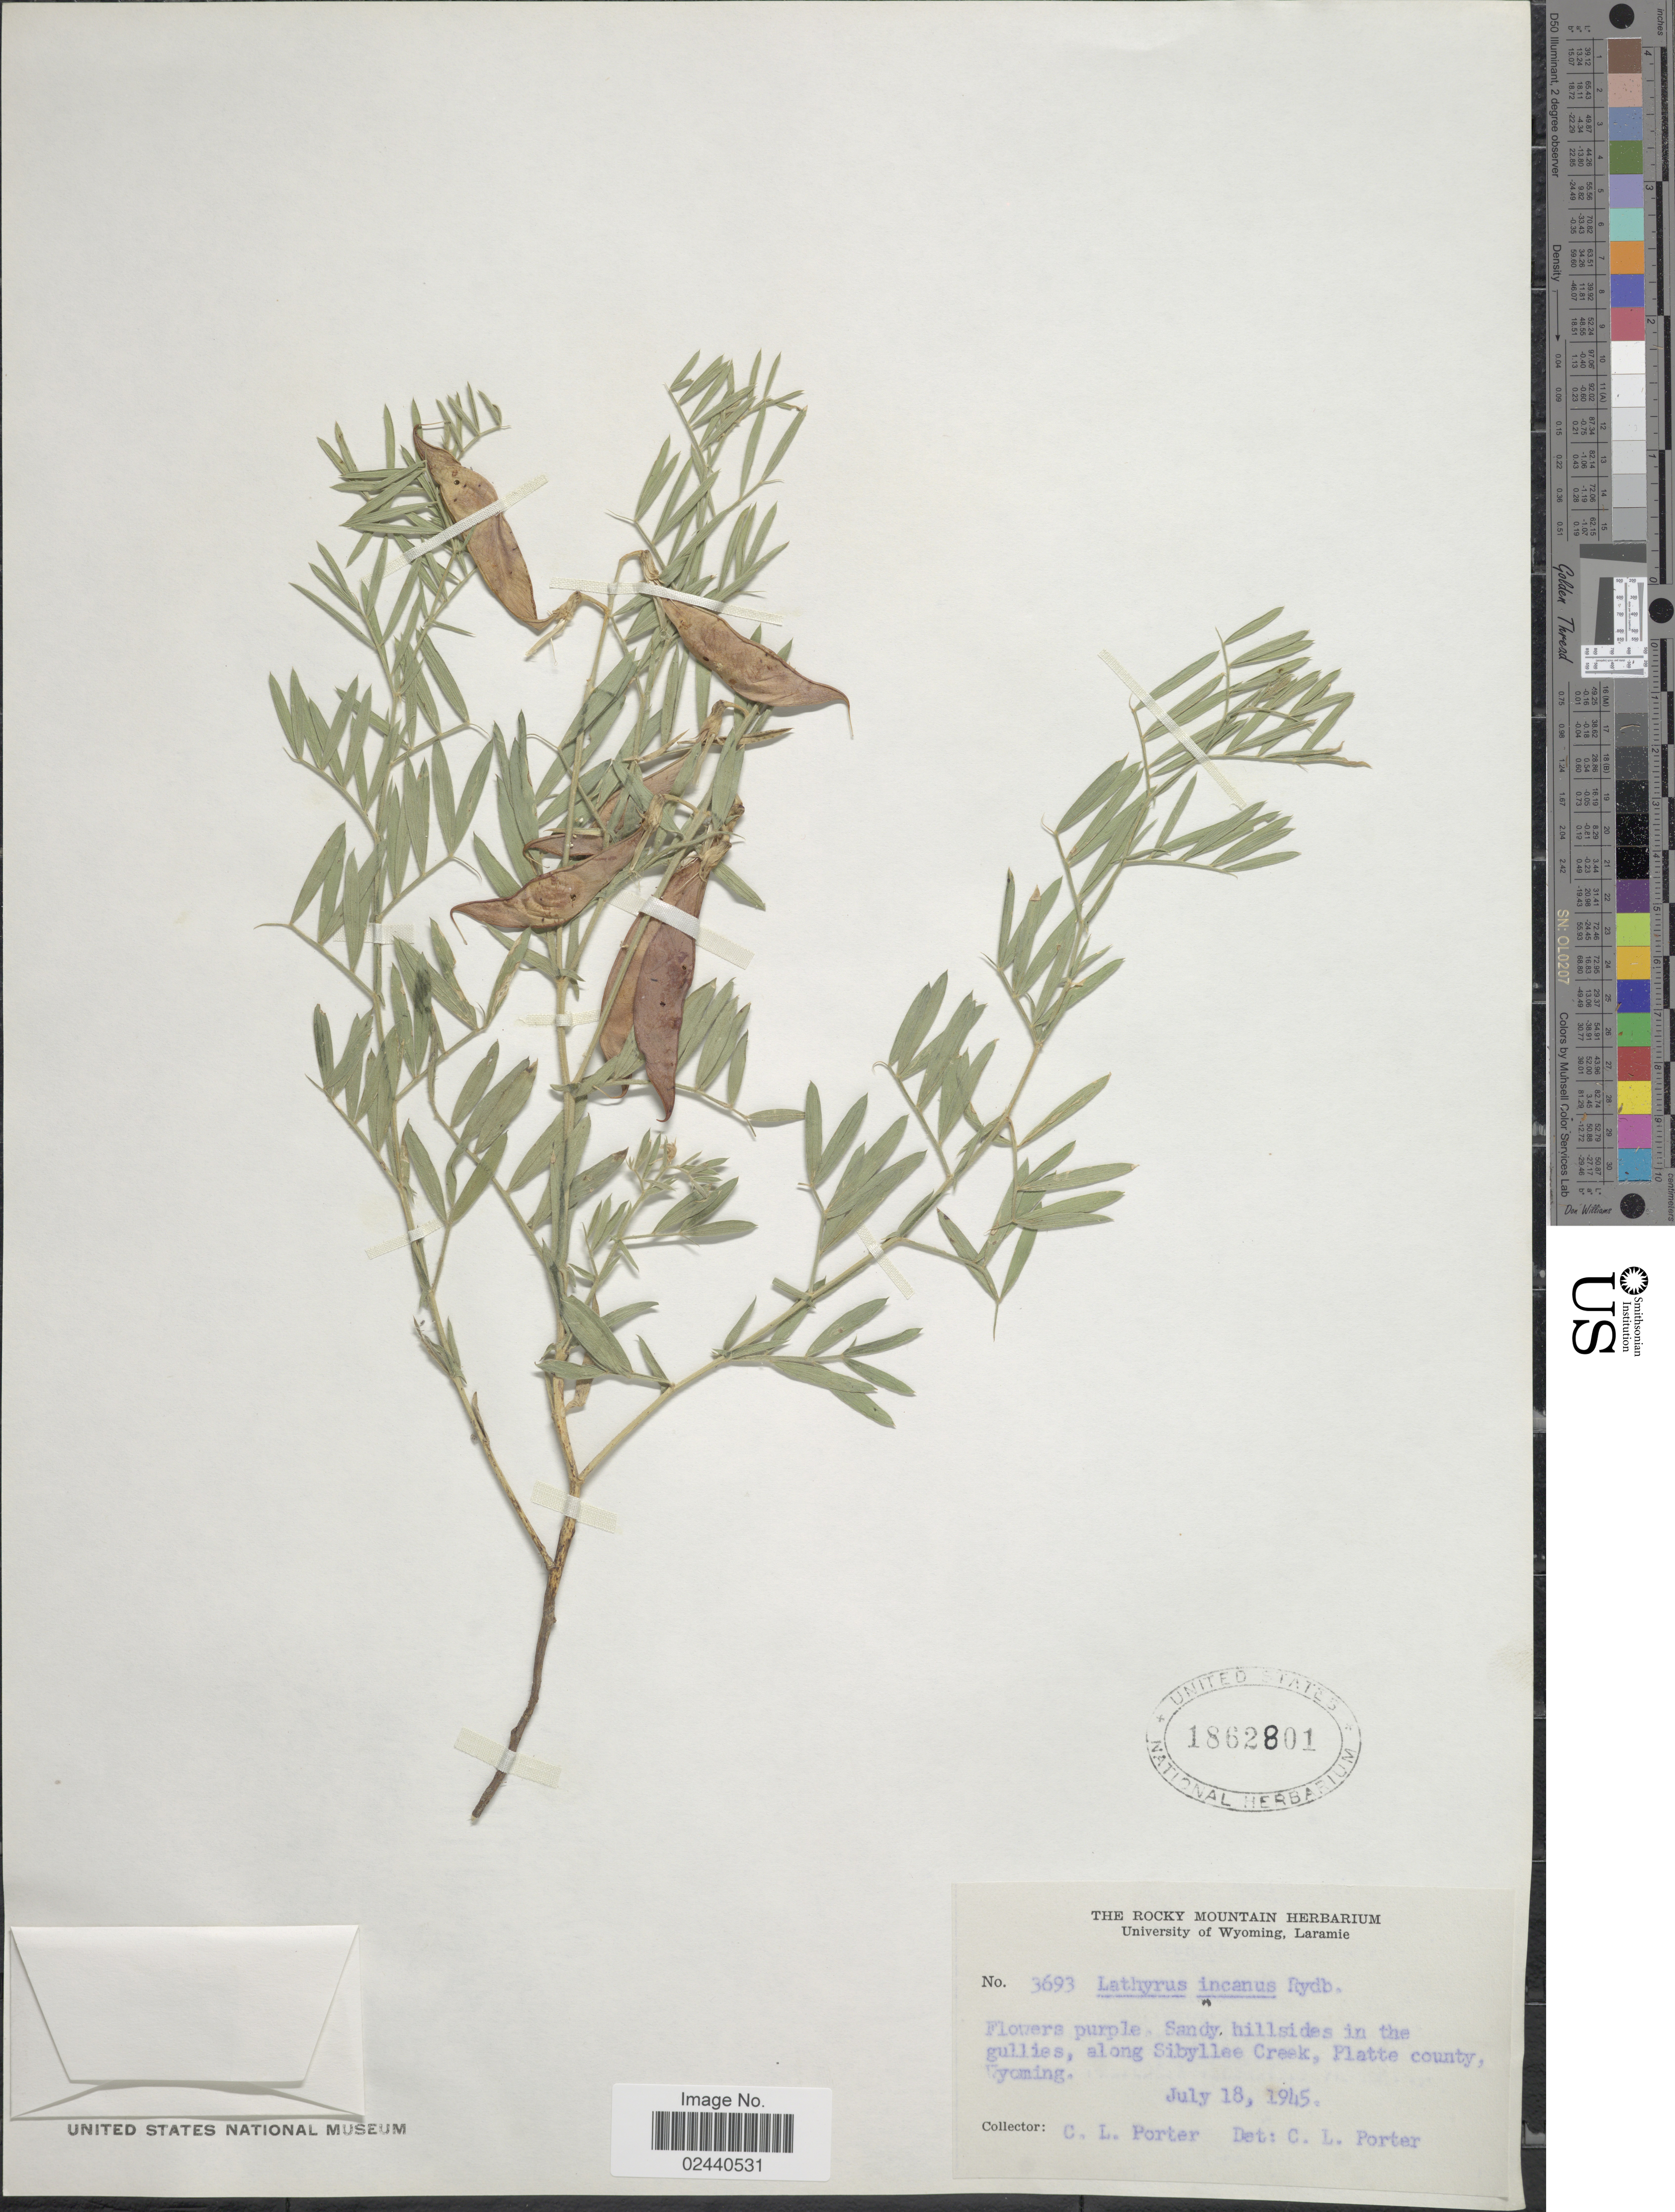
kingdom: Plantae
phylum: Tracheophyta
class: Magnoliopsida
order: Fabales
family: Fabaceae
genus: Lathyrus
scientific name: Lathyrus incanus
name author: (J.G. Sm. & Rydb.) Rydb.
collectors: C. L. Porter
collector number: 3693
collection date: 1945-07-18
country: United States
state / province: Wyoming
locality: Sandy hillsides in the gullies, along Sibyllee Creek, Platte county, Wyoming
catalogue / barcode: US 1862801